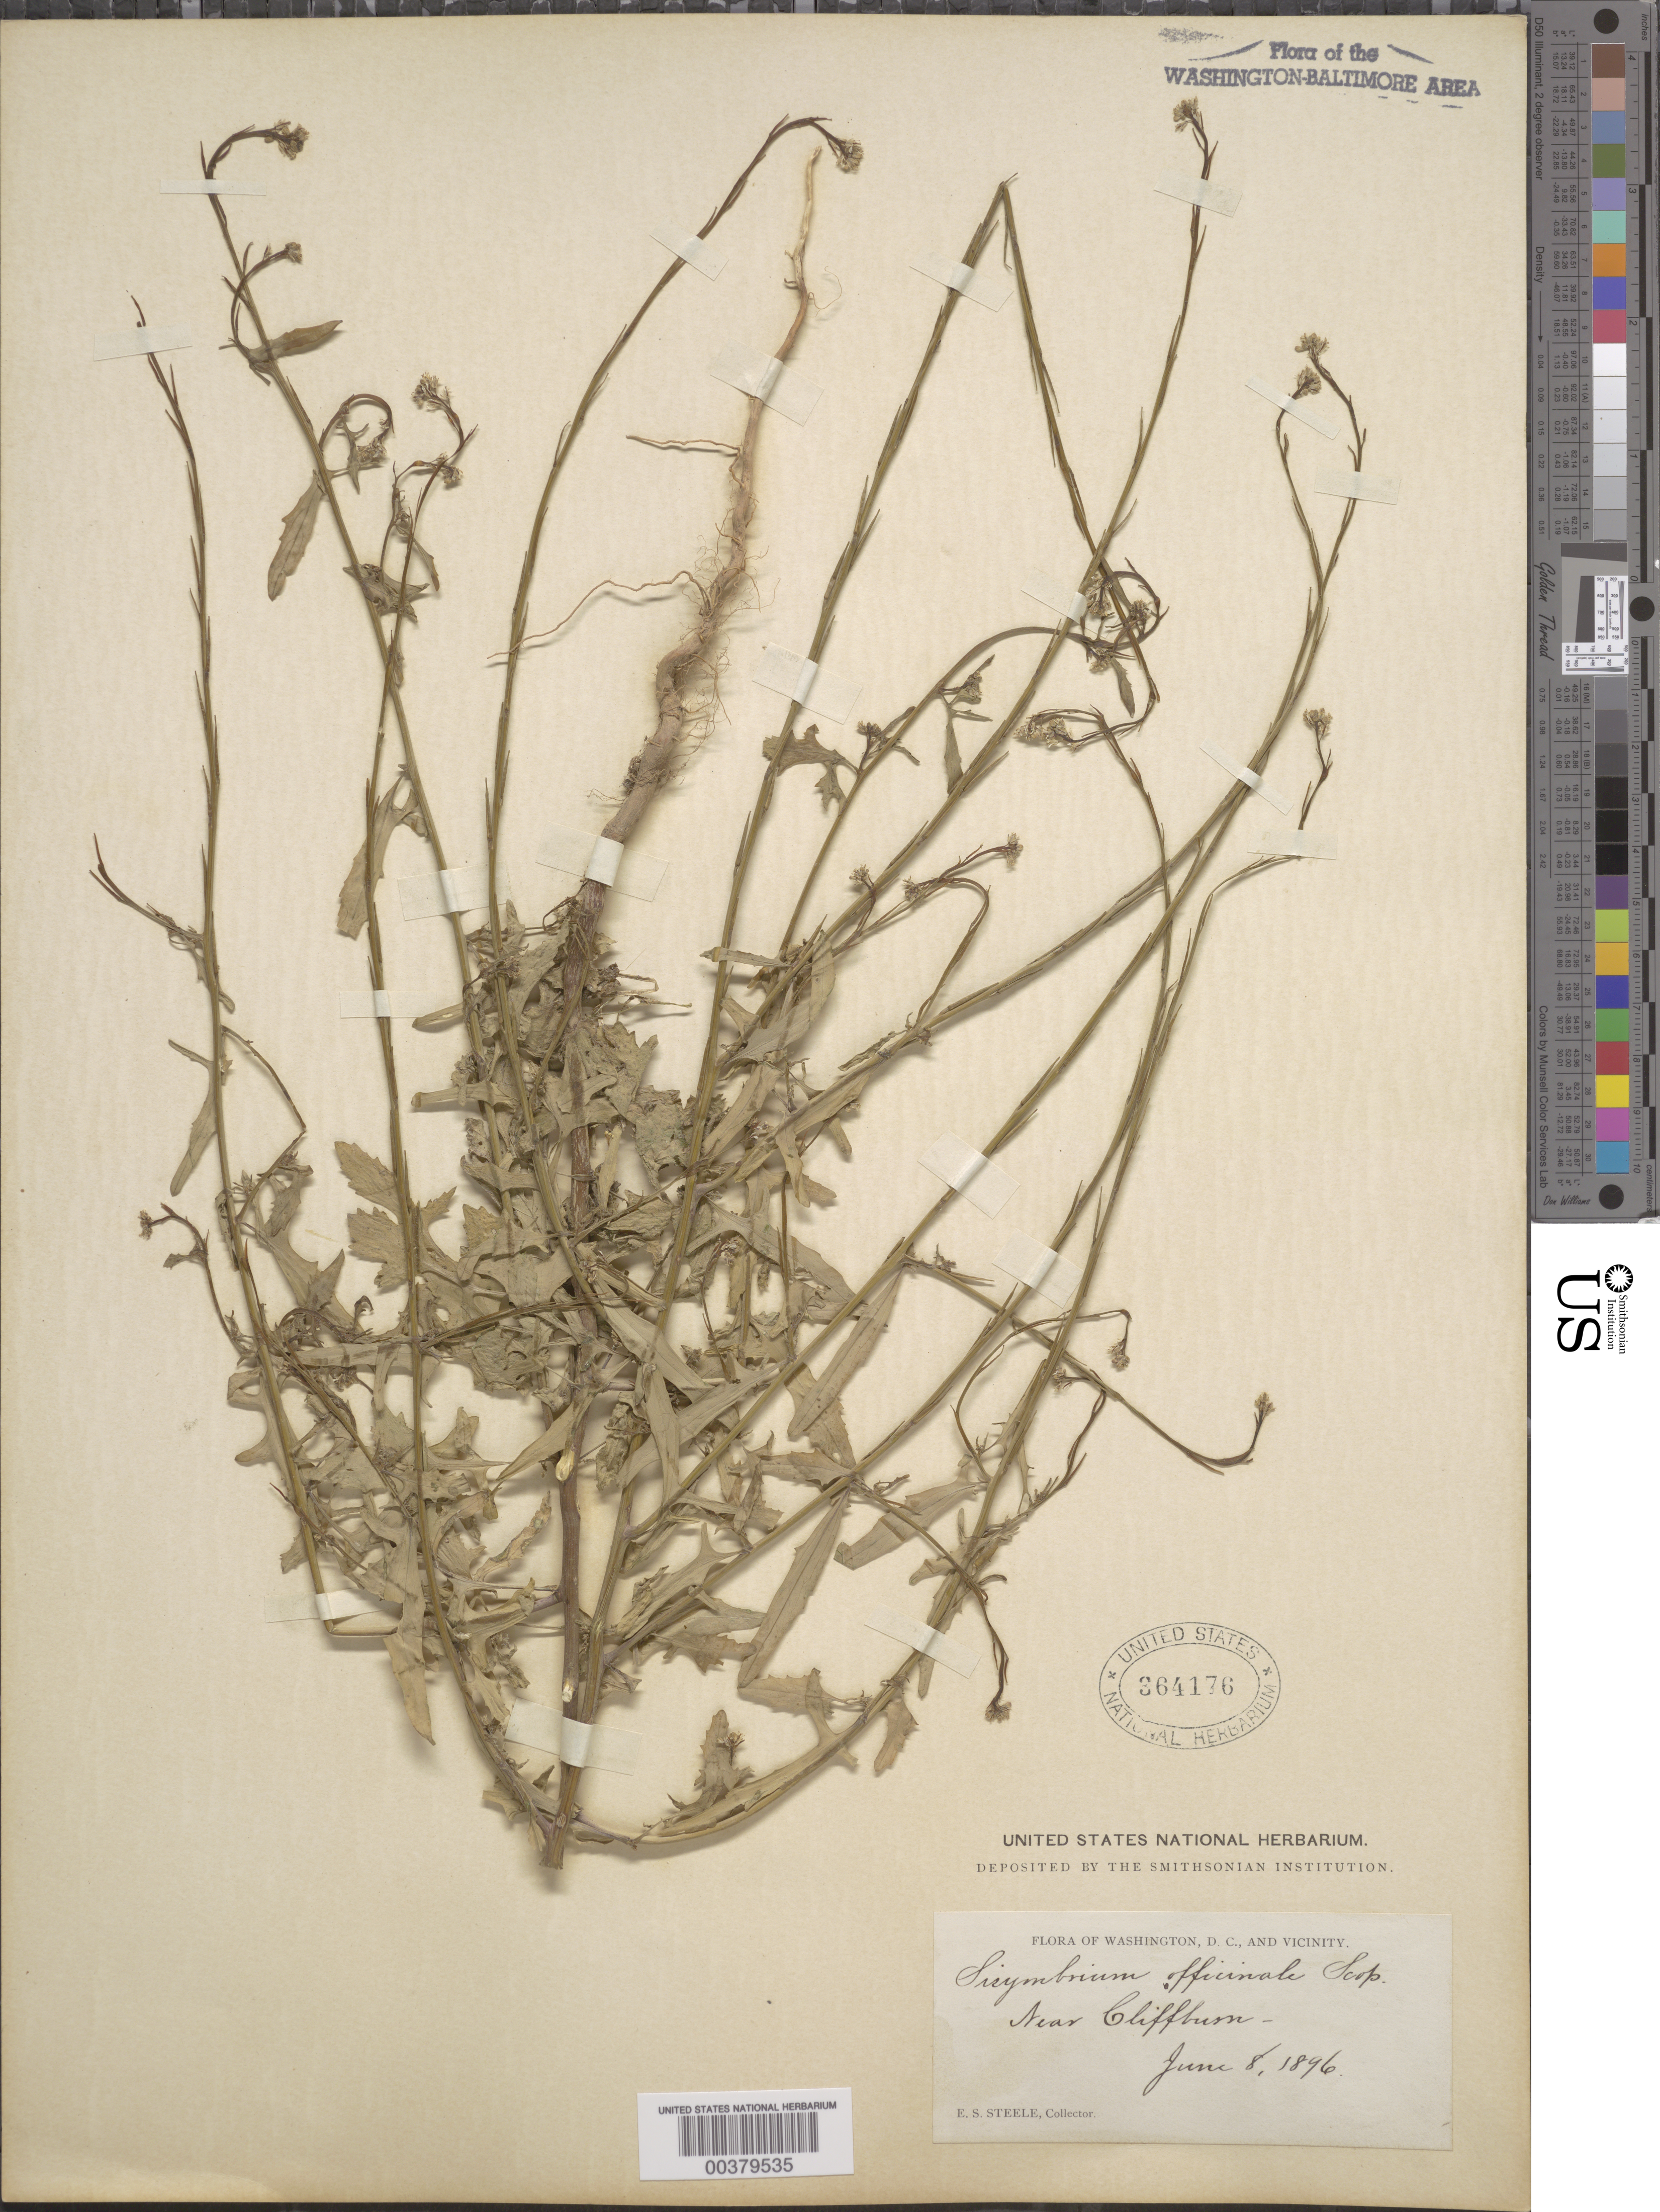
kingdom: Plantae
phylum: Tracheophyta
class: Magnoliopsida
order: Brassicales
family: Brassicaceae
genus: Sisymbrium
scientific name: Sisymbrium officinale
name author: (L.) Scop.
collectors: E. Steele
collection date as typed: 08 Jun 1896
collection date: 1896-06-08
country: United States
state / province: District of Columbia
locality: Cliffburn vicinity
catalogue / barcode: US 364176